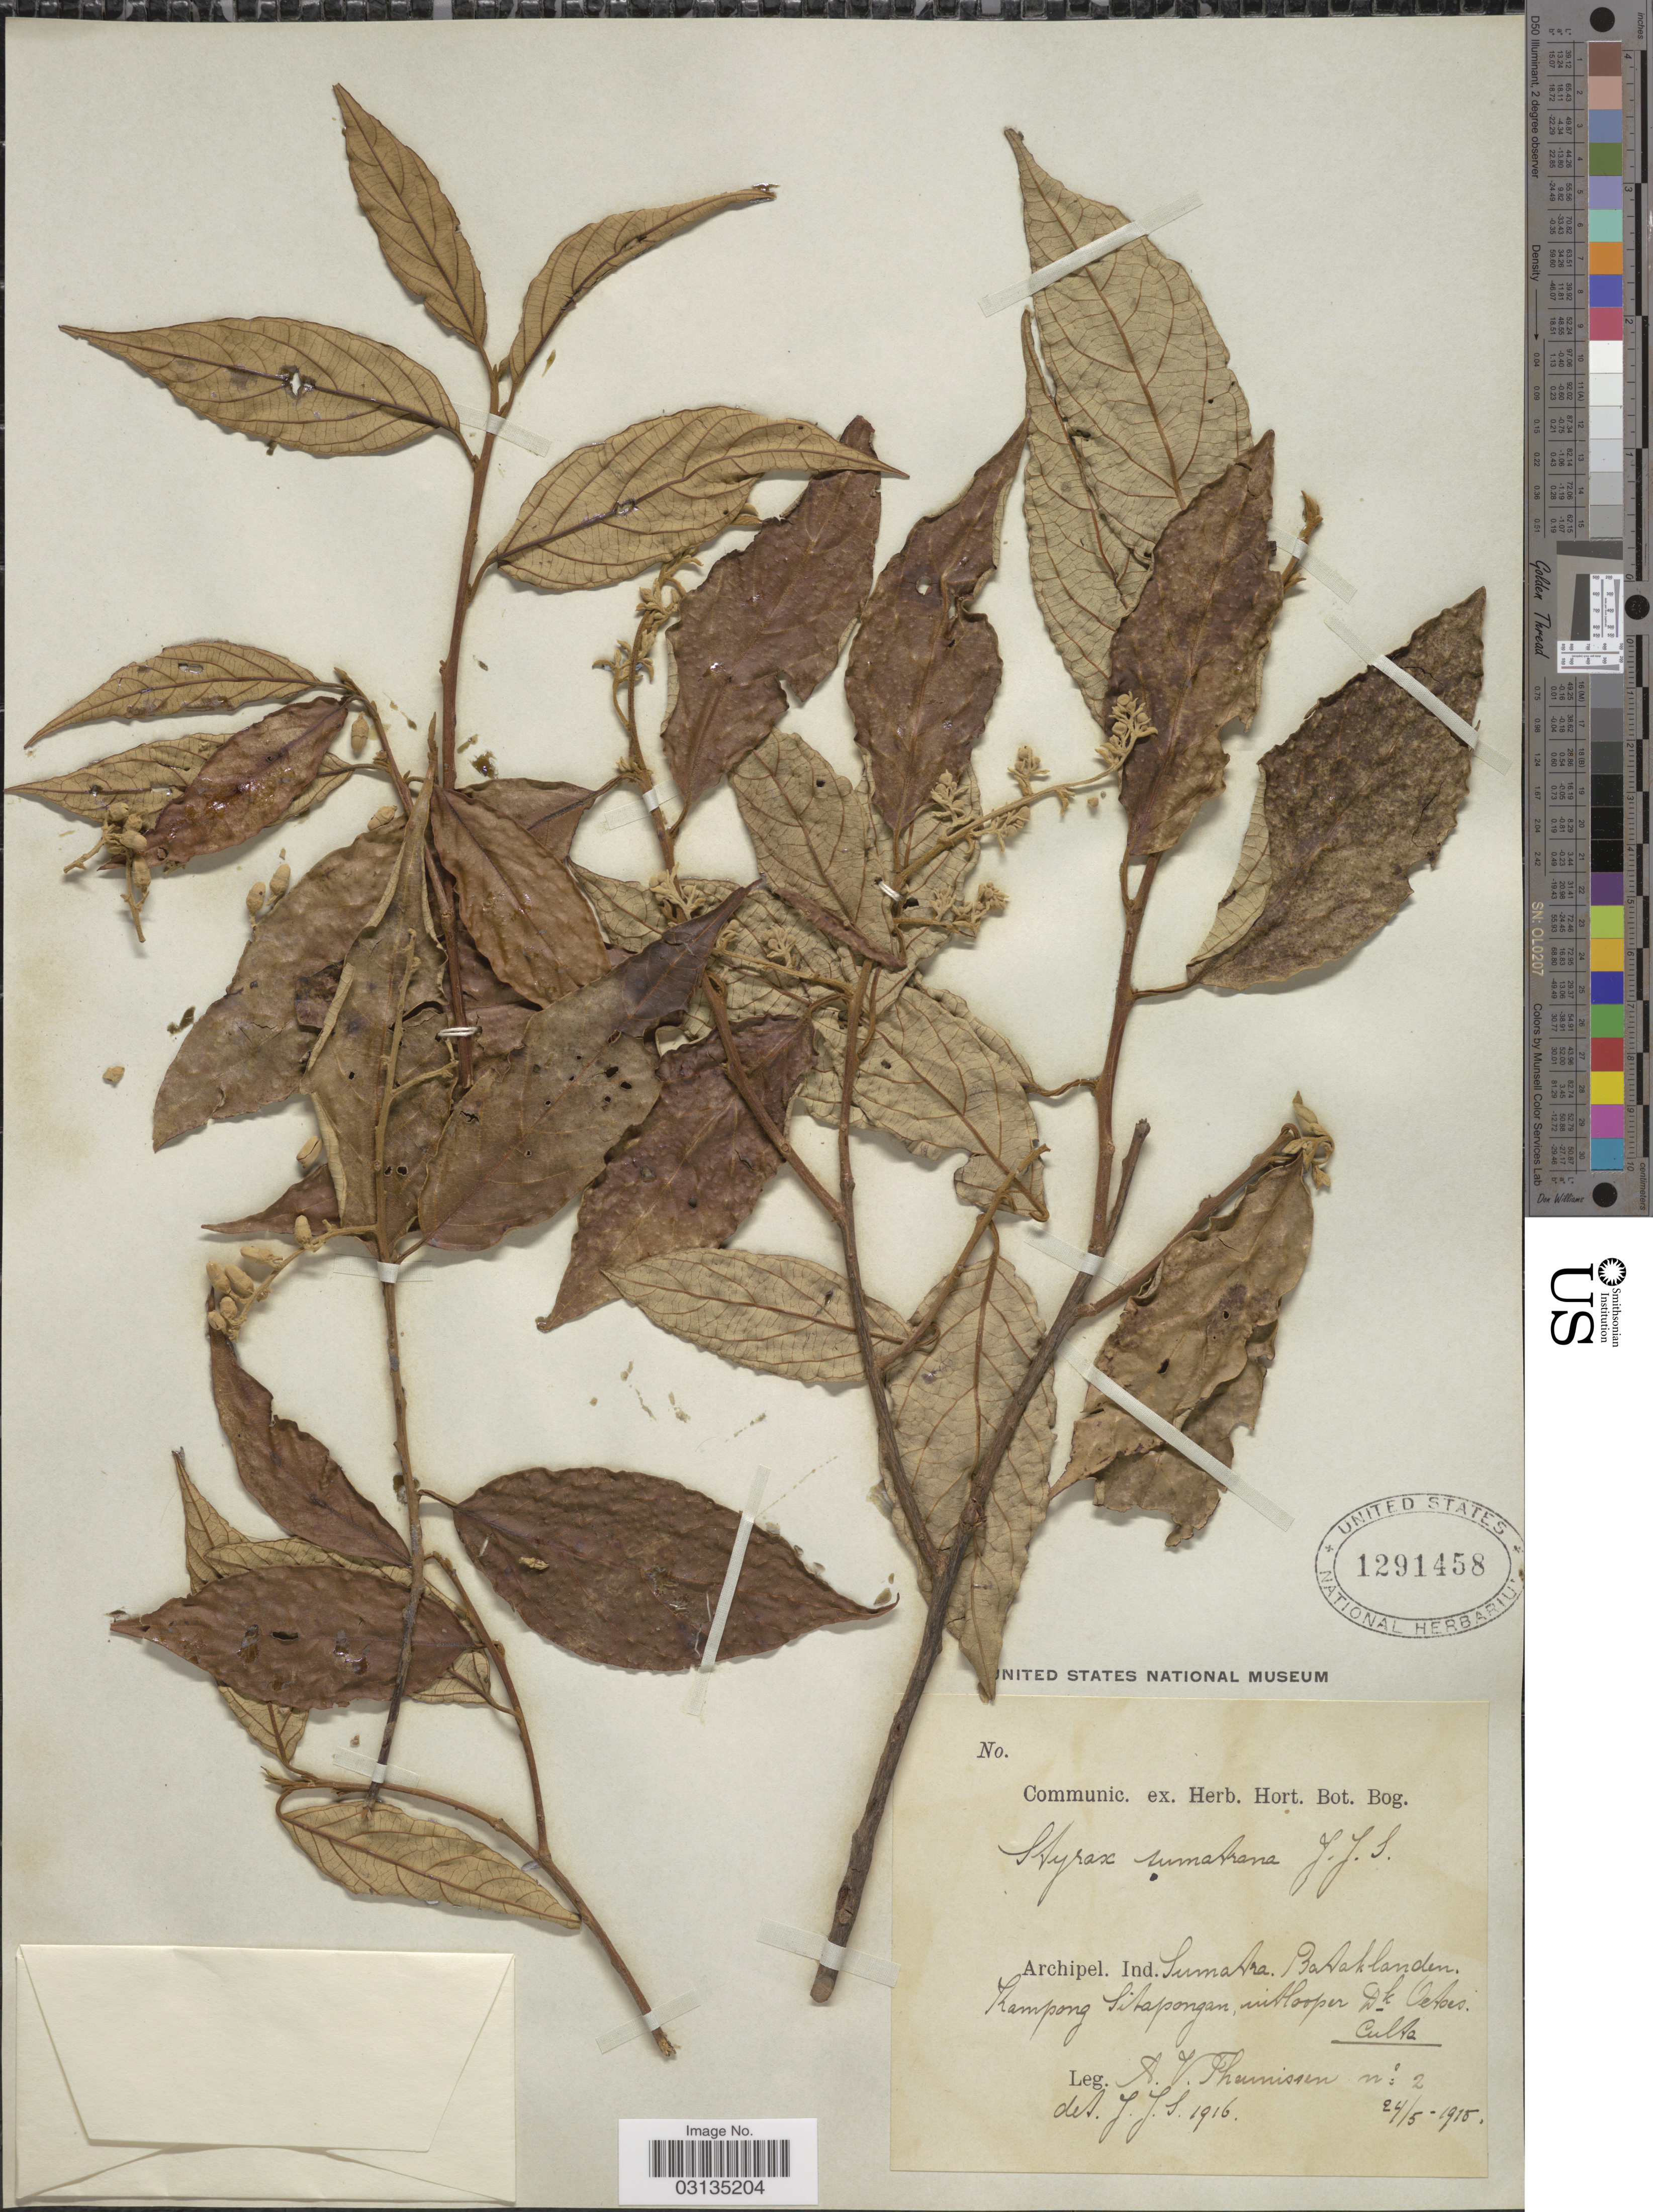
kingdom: Plantae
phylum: Tracheophyta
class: Magnoliopsida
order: Ericales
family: Styracaceae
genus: Styrax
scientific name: Styrax sumatranus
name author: J.J. Sm.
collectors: A. Theunissen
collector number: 2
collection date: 1915-05-24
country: Indonesia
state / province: Sumatra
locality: Archipel. Ind. Bataklanden. Kampong Sitapongan, uitlooper [interpreted] Dk Oetes [interpreted].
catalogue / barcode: US 1291458